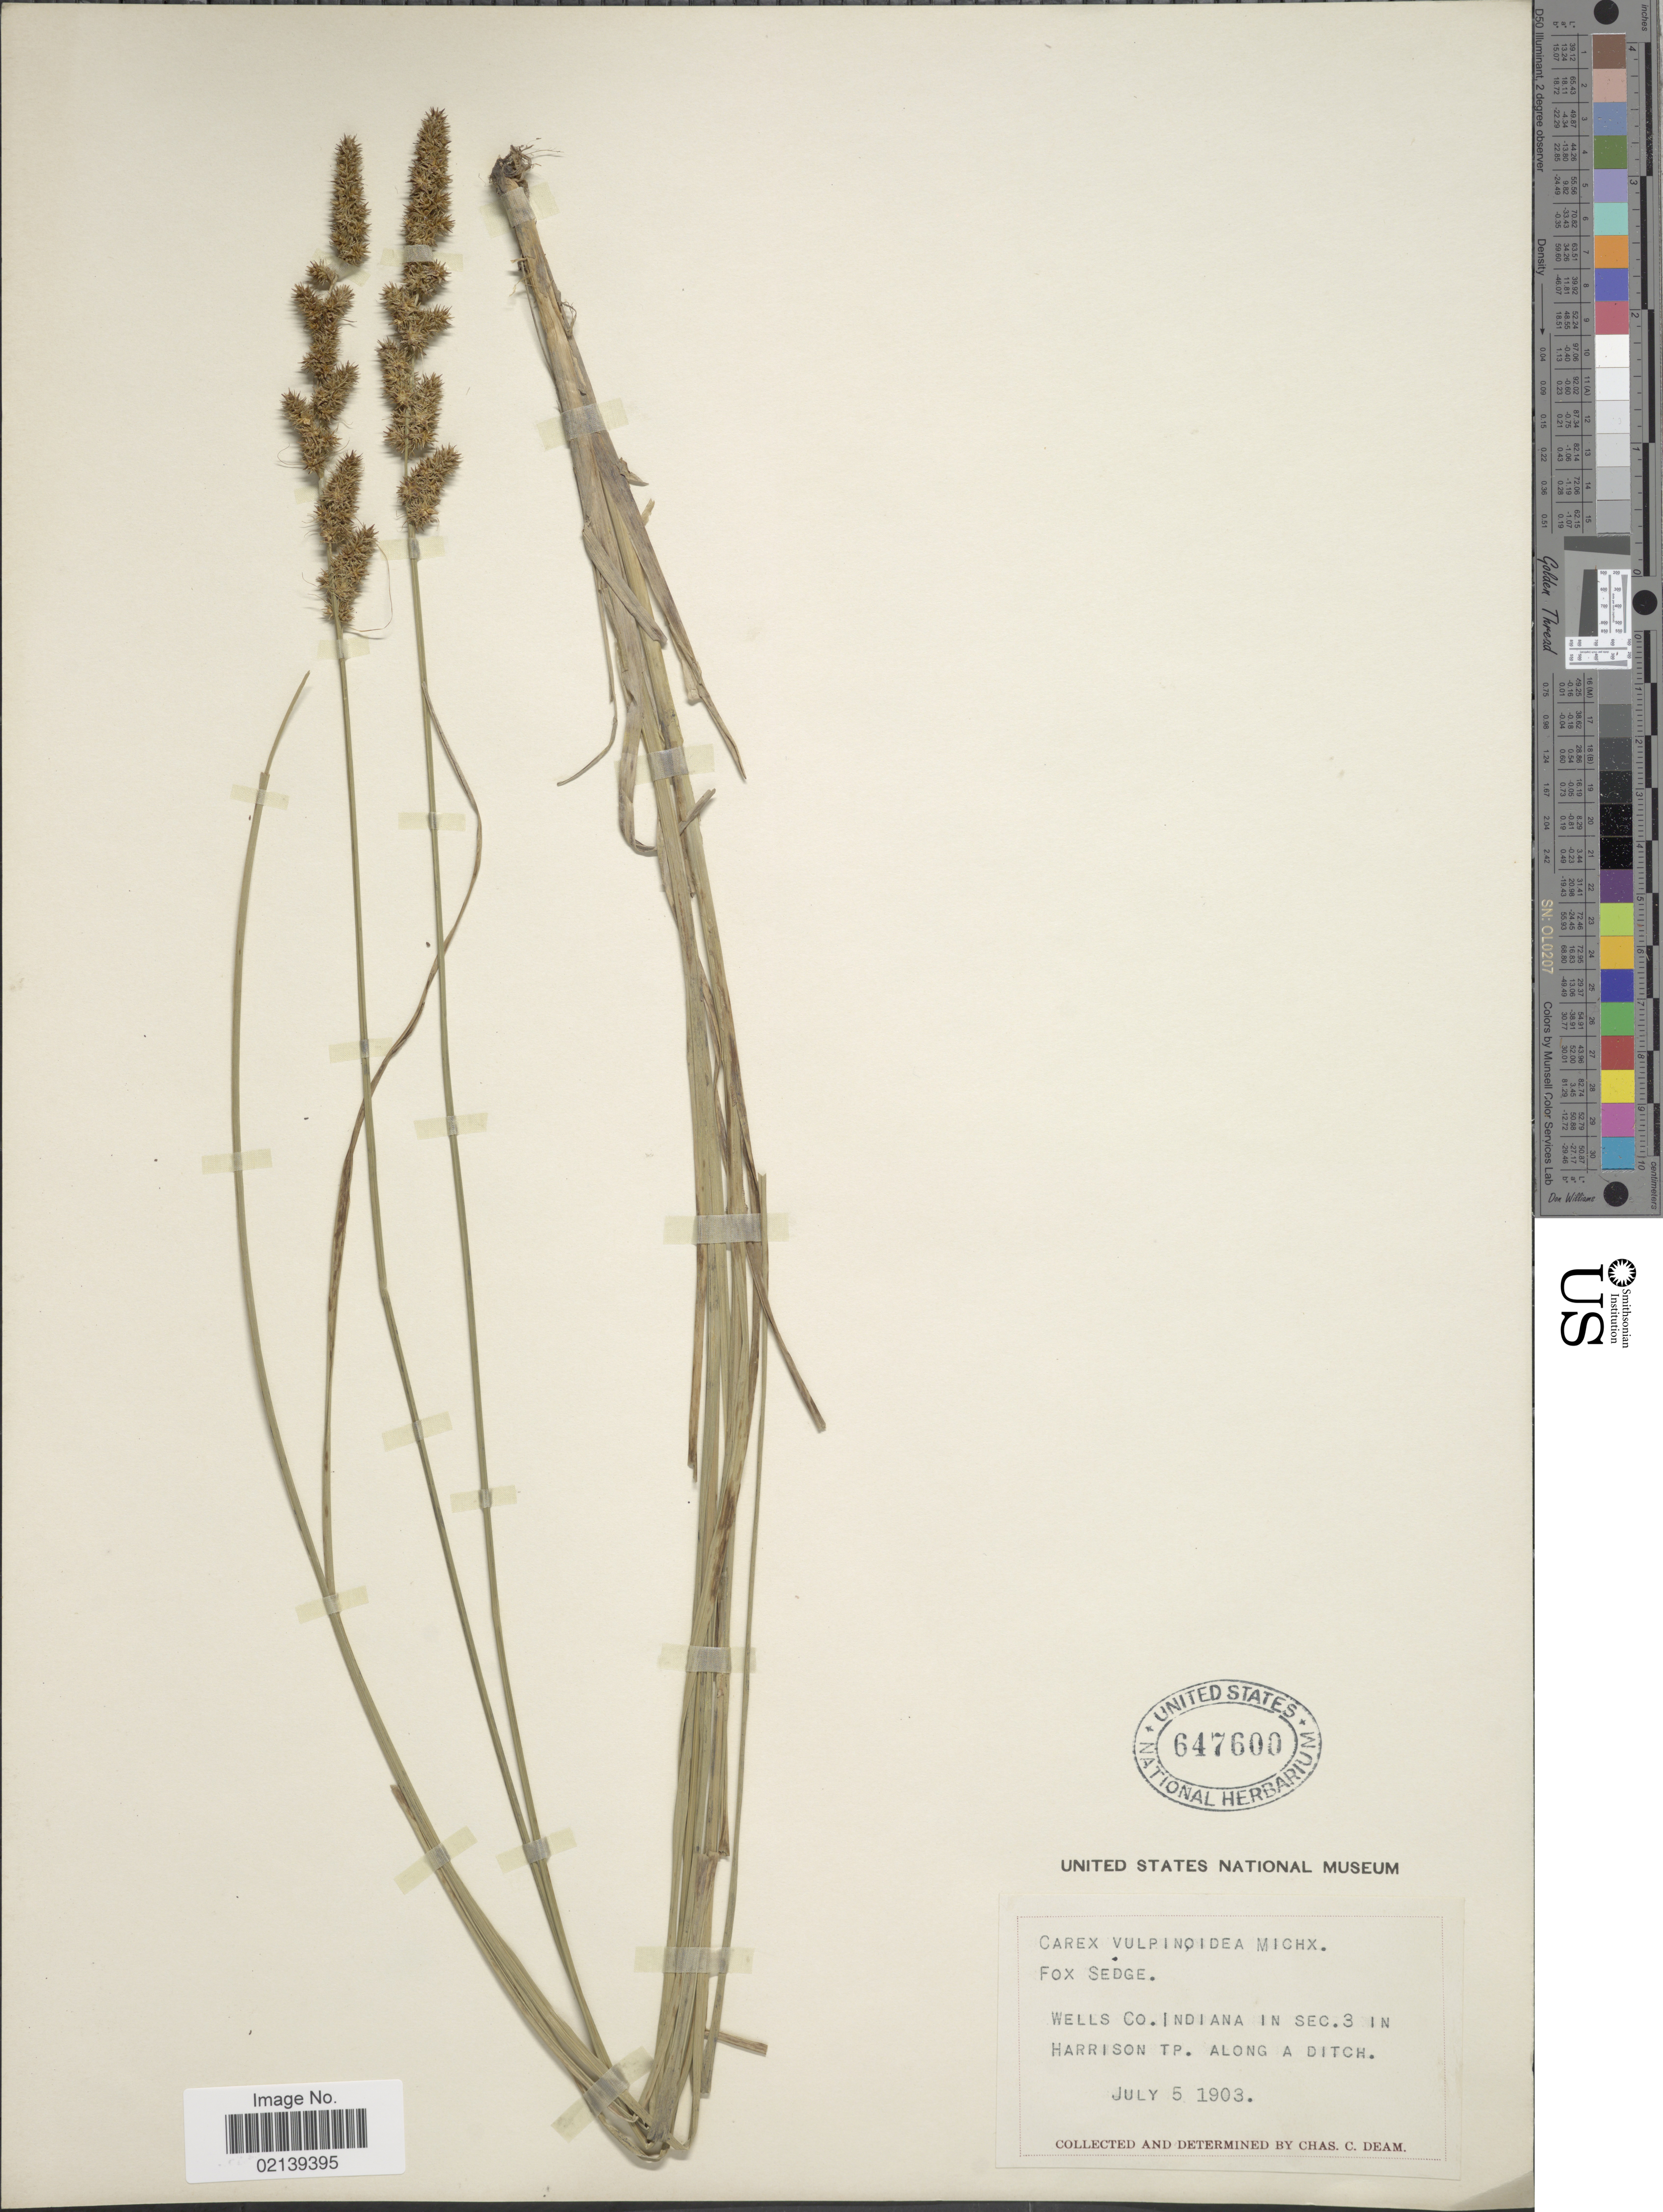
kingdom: Plantae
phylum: Tracheophyta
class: Liliopsida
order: Poales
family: Cyperaceae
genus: Carex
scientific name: Carex vulpinoidea Michx.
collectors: C. C. Deam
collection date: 1903-07-05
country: United States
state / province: Indiana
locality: Wells Co., Indiana in Sec. 3 in Harrison Tp., along a Ditch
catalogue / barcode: US 647600